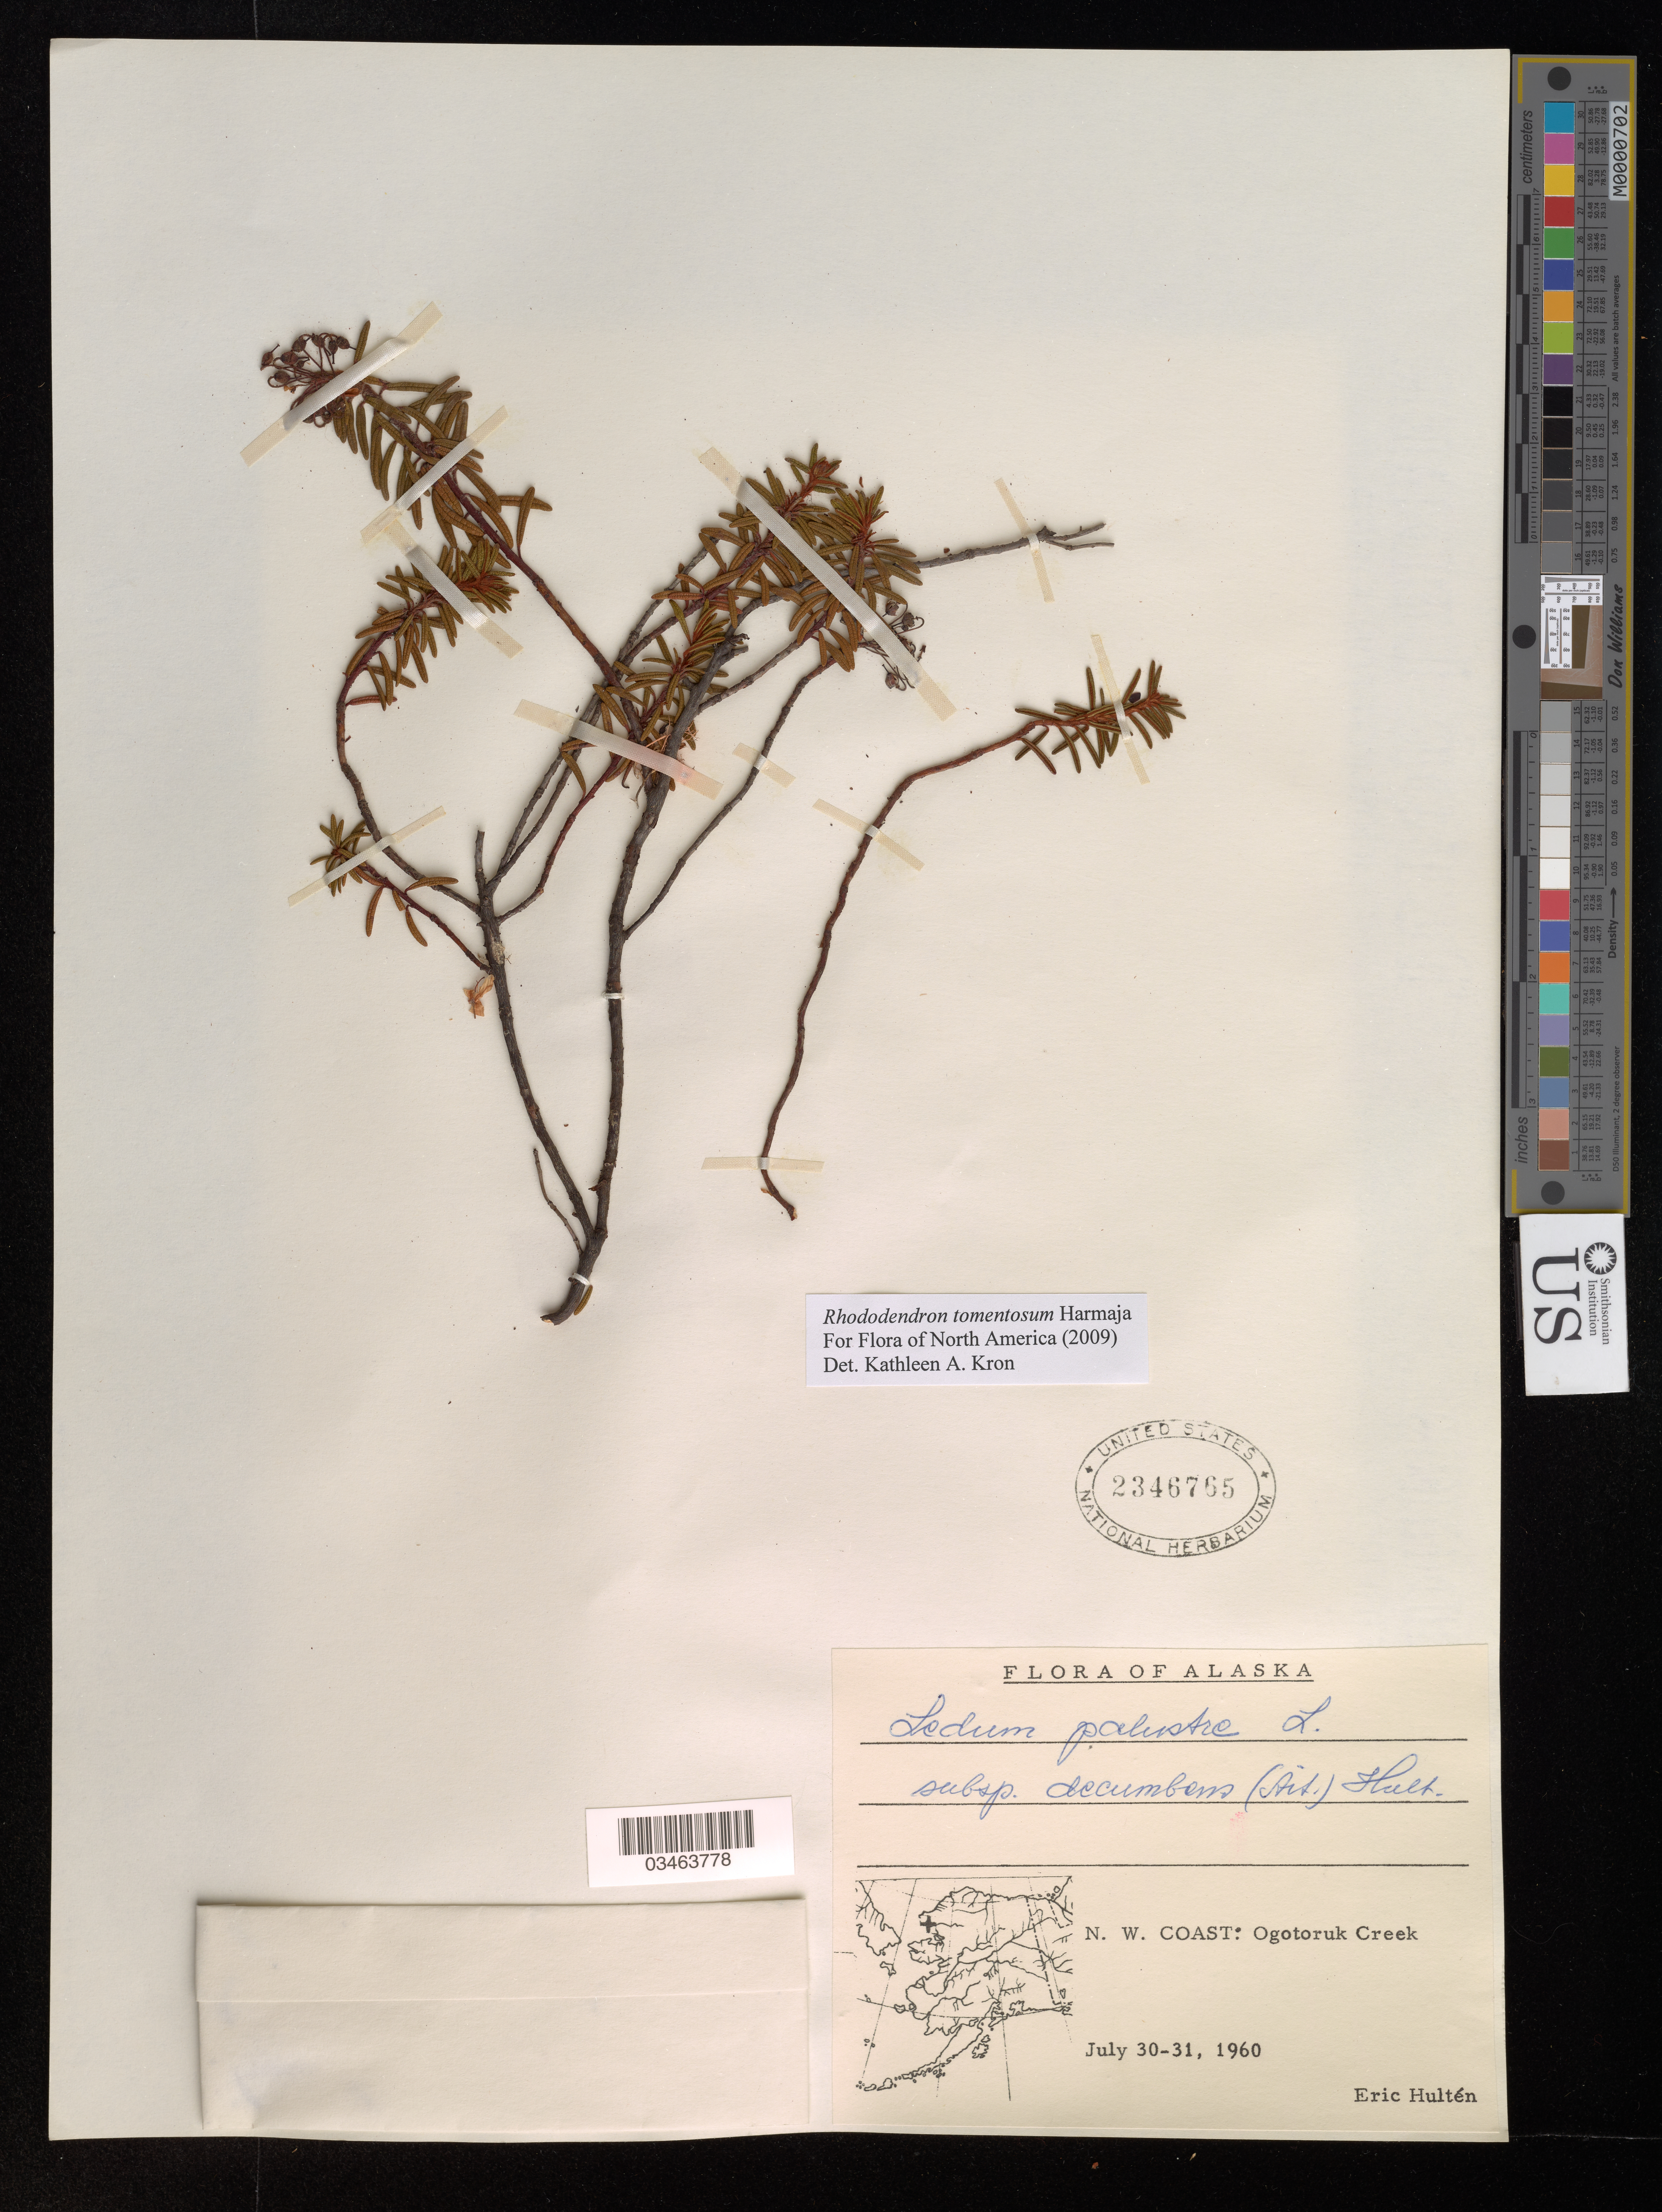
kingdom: Plantae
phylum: Tracheophyta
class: Magnoliopsida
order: Ericales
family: Ericaceae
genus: Rhododendron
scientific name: Rhododendron tomentosum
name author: Harmaja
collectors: E. Hultén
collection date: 1960-07-30/1960-07-31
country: United States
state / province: Alaska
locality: N. W. Coast: Ogotoruk Creek.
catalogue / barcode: US 2346765